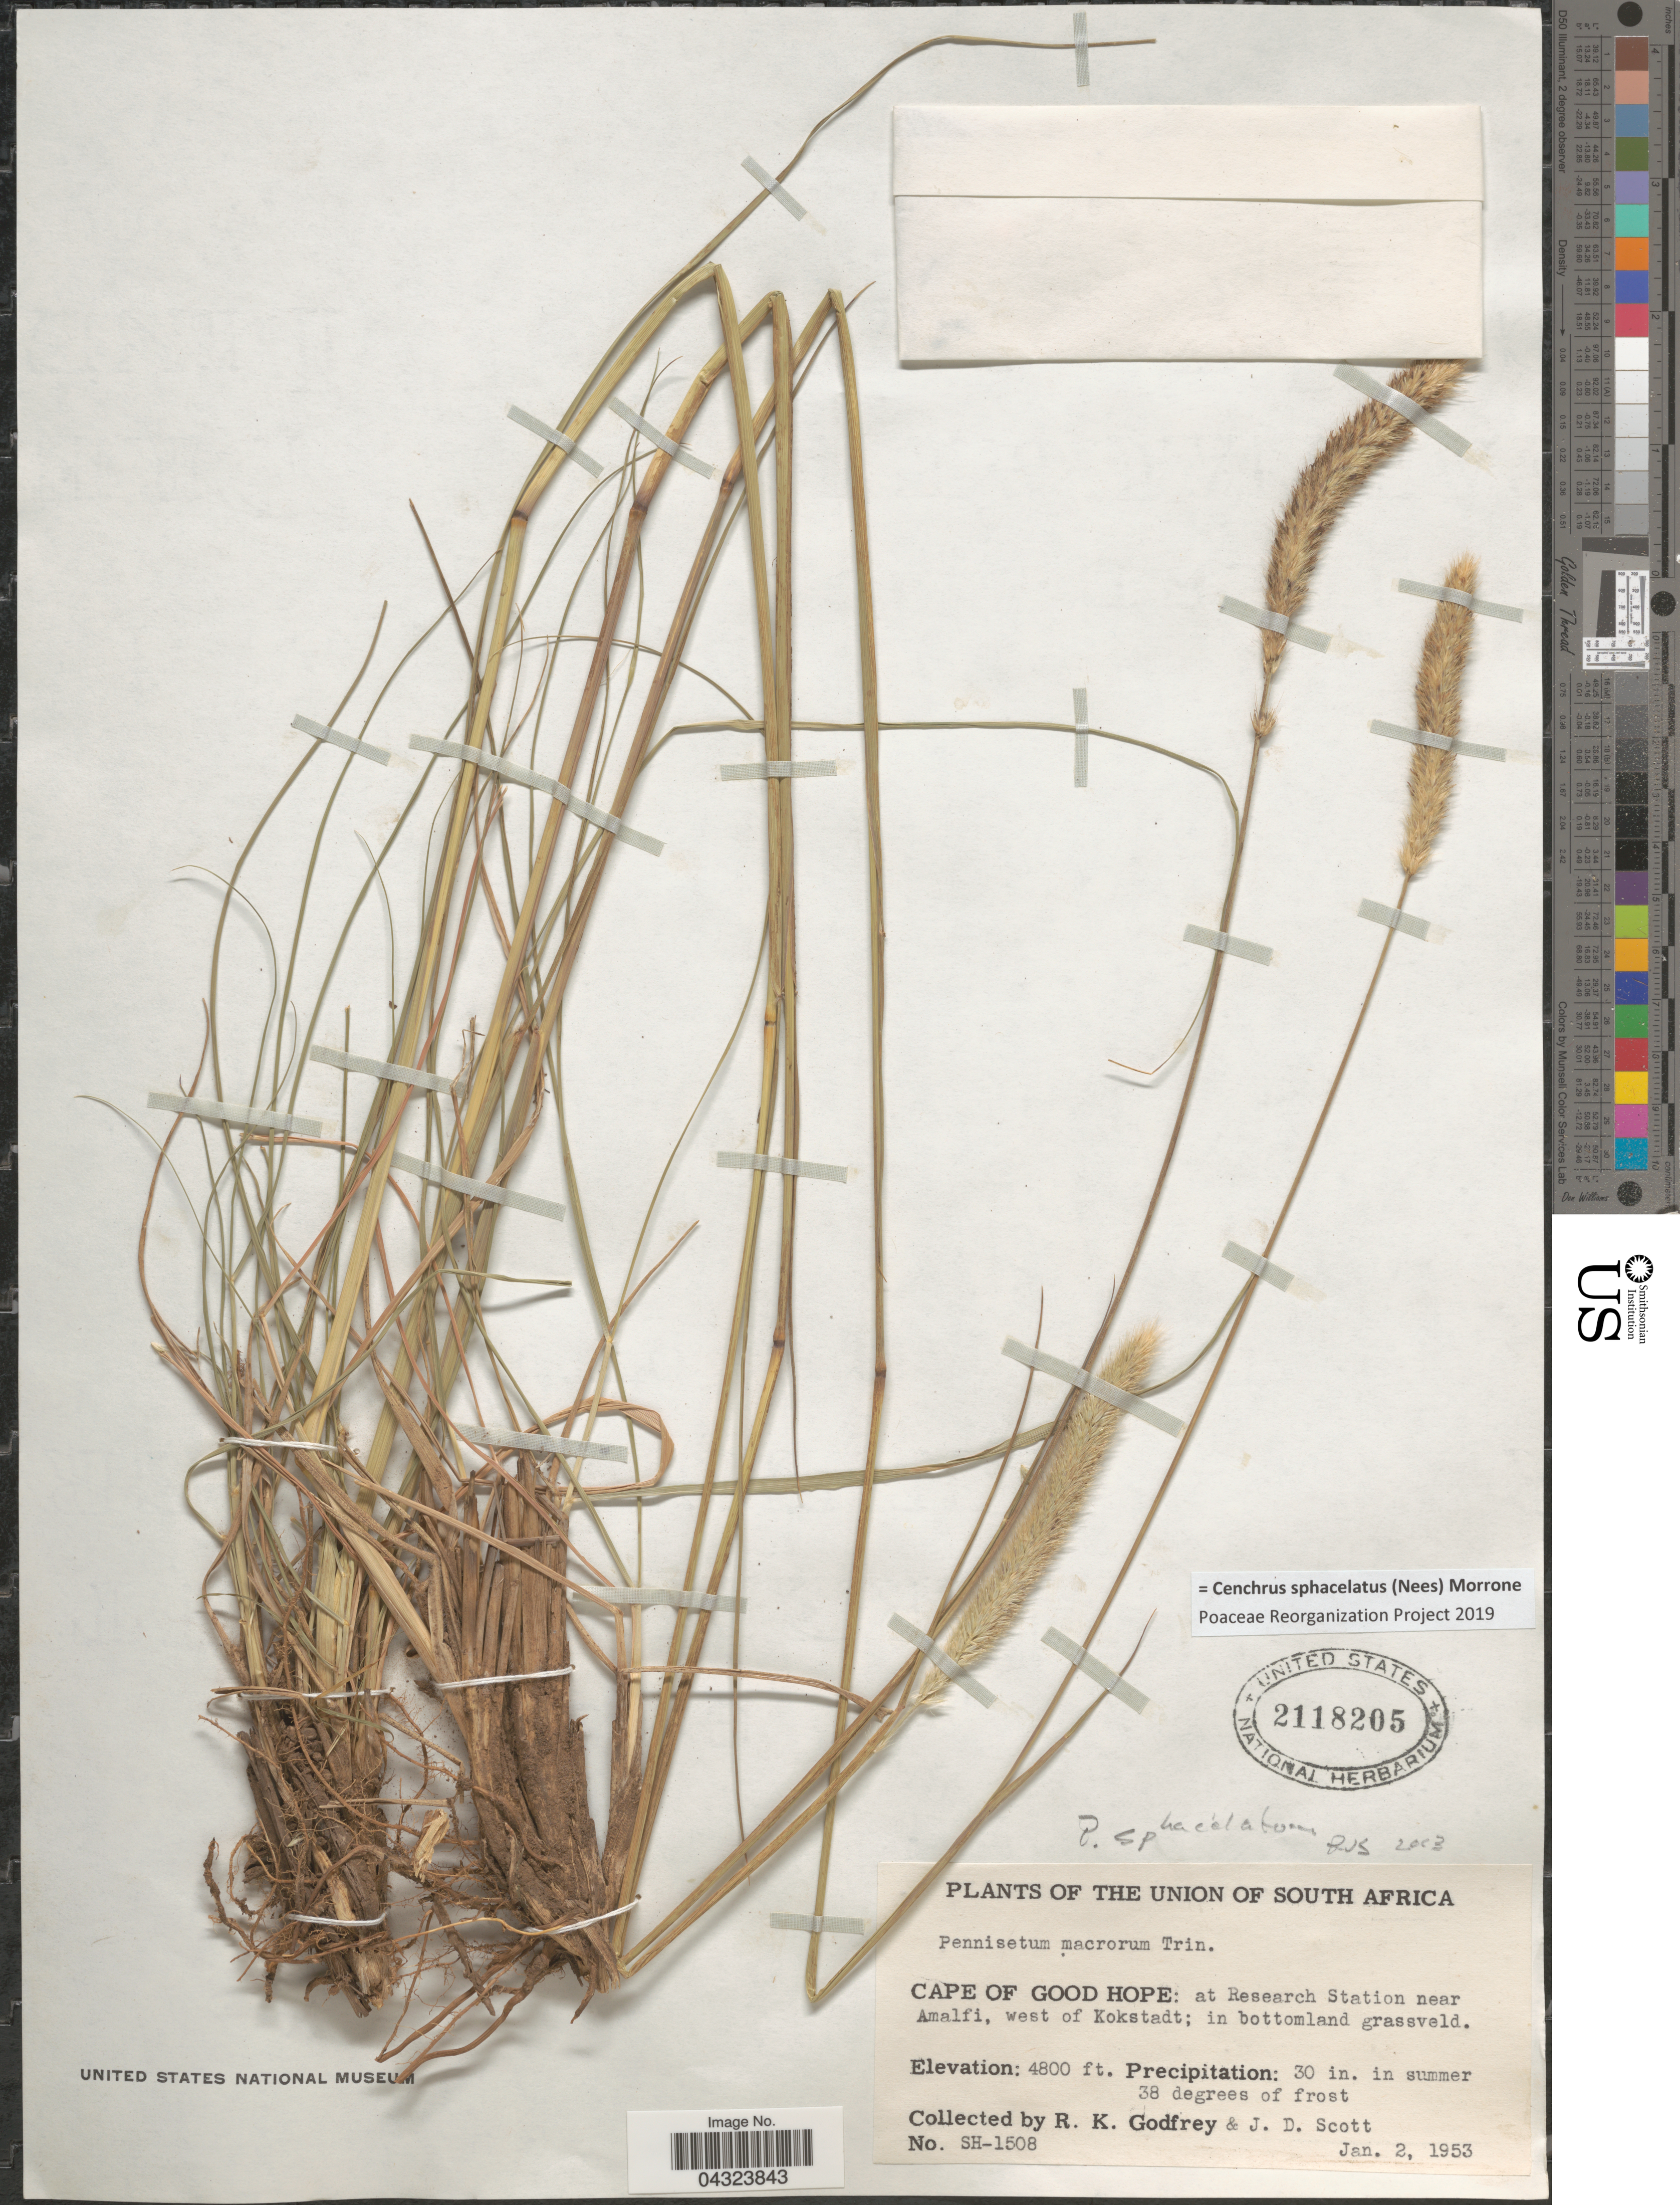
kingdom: Plantae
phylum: Tracheophyta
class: Liliopsida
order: Poales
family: Poaceae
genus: Cenchrus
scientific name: Cenchrus sphacelatus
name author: (Nees) Morrone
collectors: R. K. Godfrey & J. D. Scott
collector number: SH-1508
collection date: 1953-01-02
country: South Africa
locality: Union of South Africa. Cape of Good Hope: at Research Station near Amalfi, west of Kokstadt.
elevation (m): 1463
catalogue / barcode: US 2118205